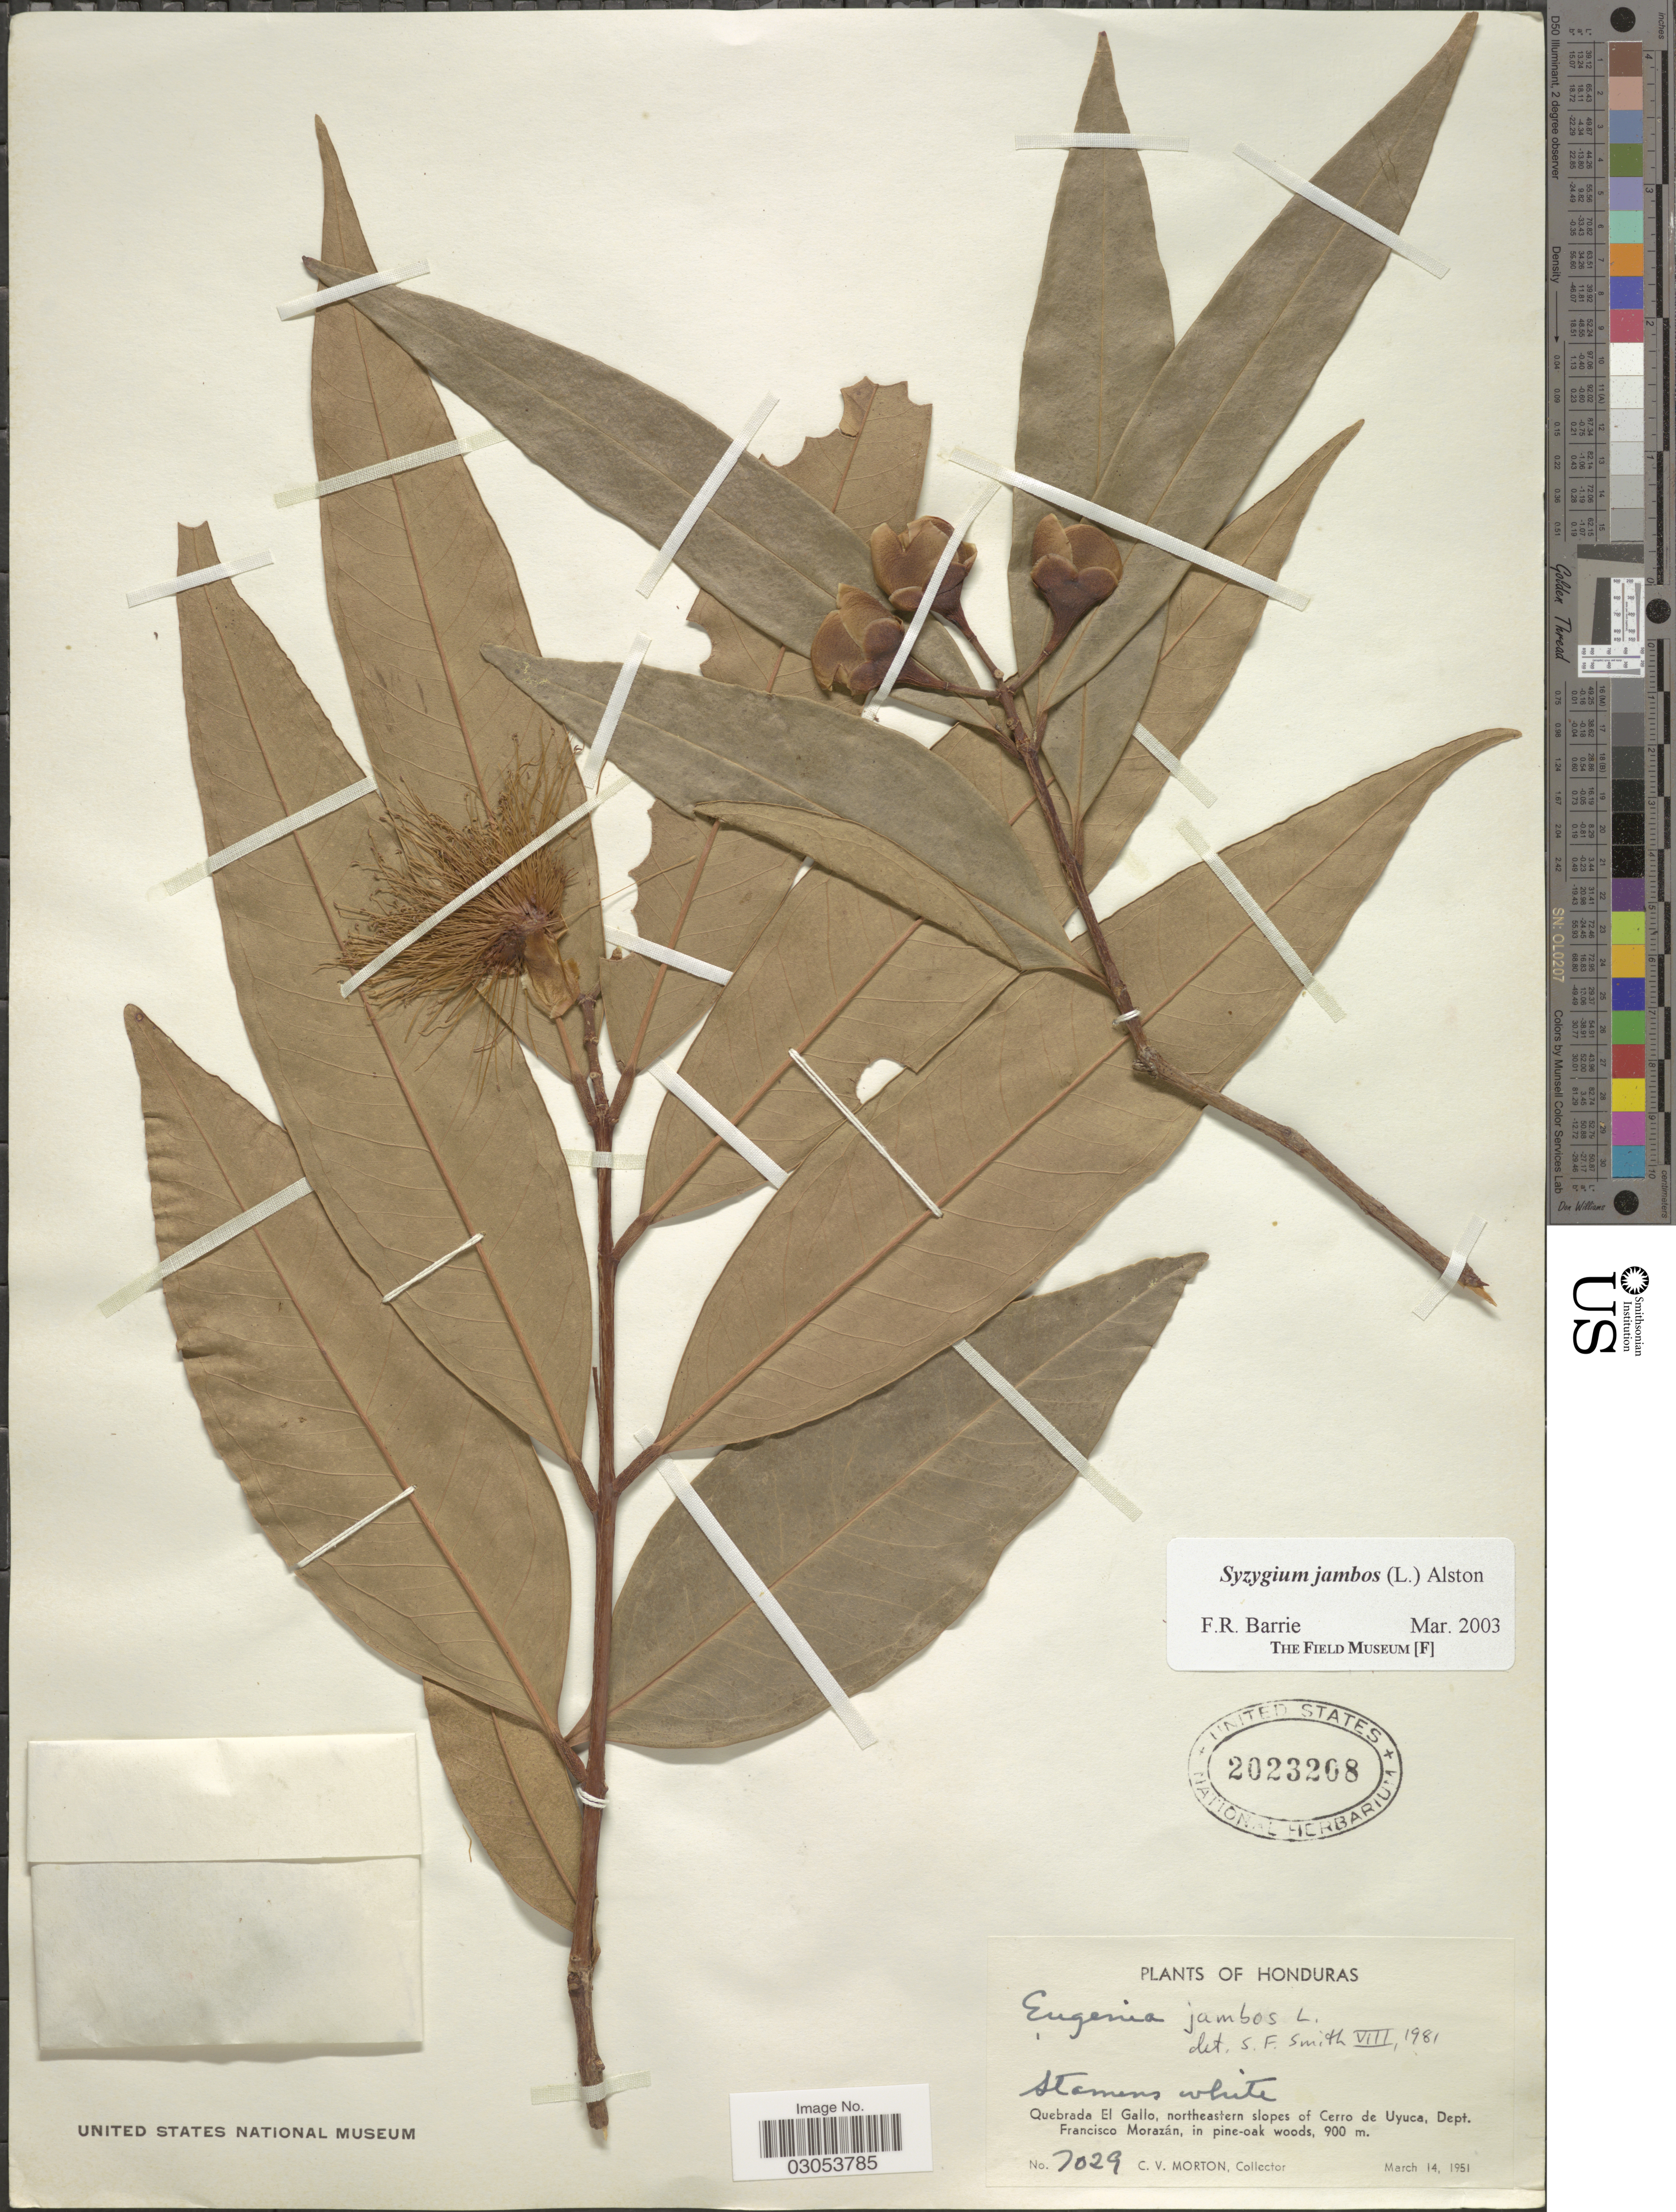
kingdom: Plantae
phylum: Tracheophyta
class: Magnoliopsida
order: Myrtales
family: Myrtaceae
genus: Syzygium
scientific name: Syzygium jambos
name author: (L.) Alston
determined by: Barrie, F. R.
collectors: C. V. Morton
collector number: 7029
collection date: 1951-03-14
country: Honduras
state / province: Fco. Morazán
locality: Quebrada El Gallo, northeastern slopes of Cerro de Uyuca, Dept. Francisco Morazán.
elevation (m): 900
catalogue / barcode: US 2023208